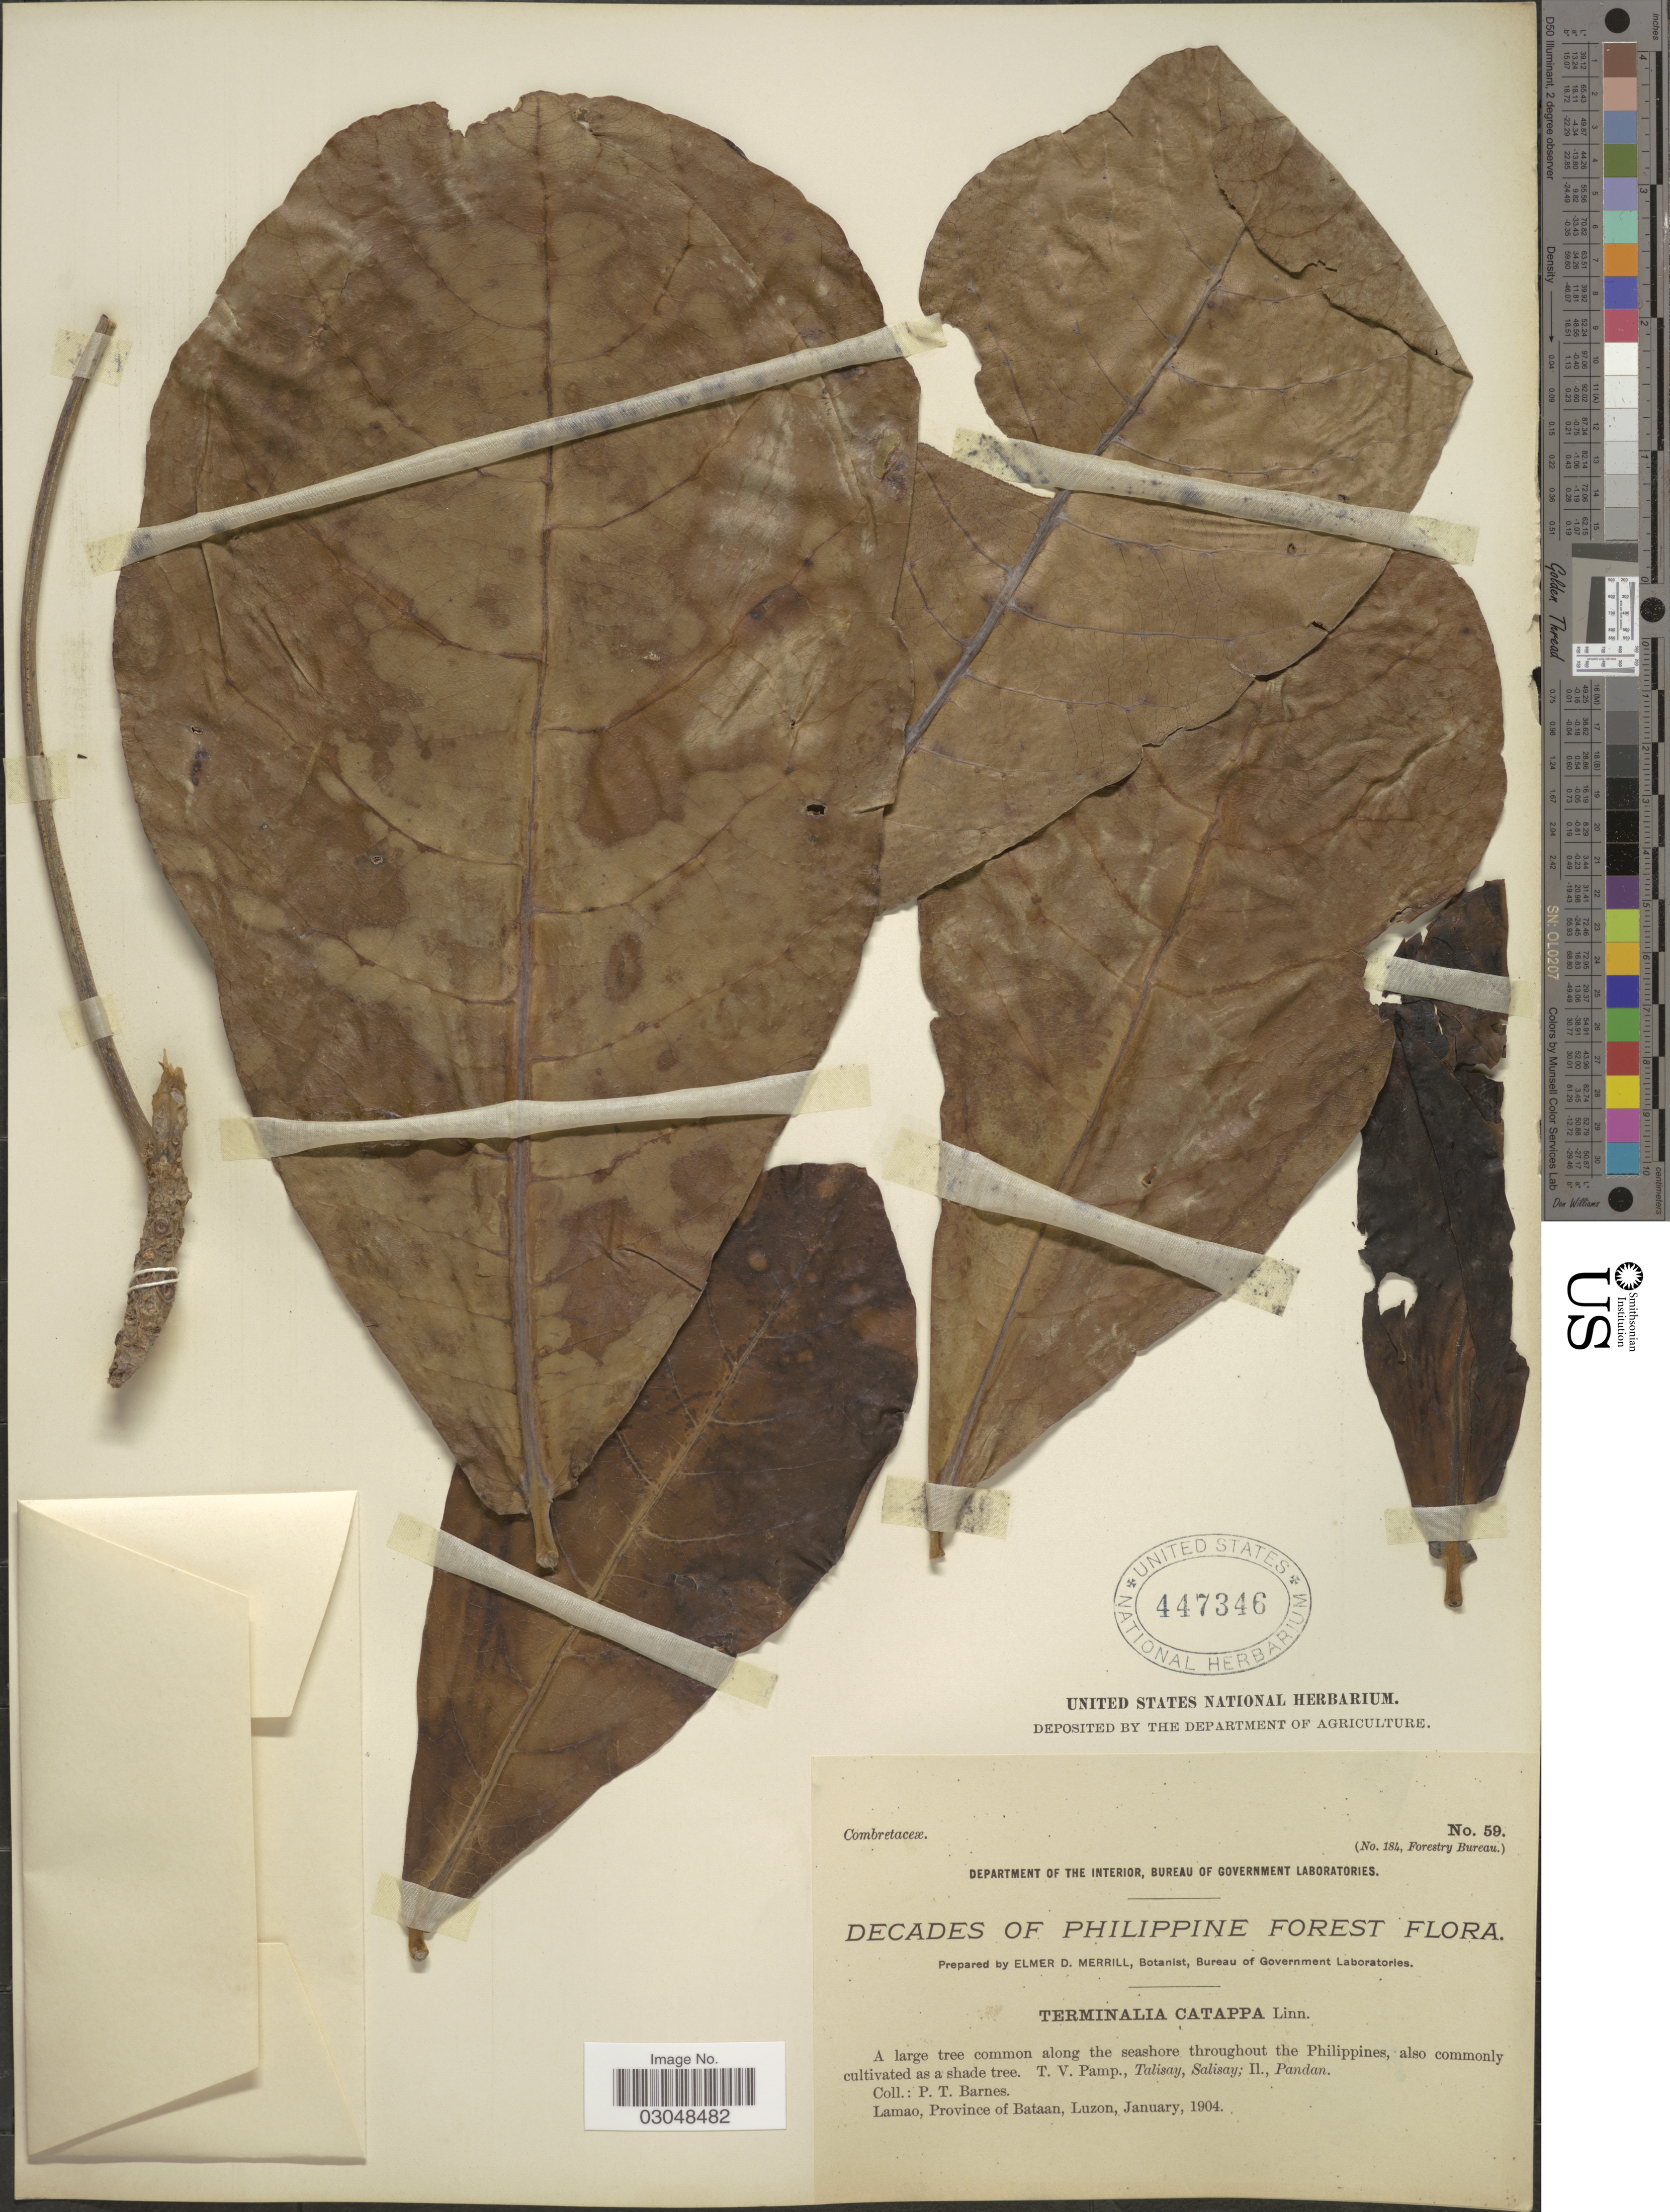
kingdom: Plantae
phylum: Tracheophyta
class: Magnoliopsida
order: Myrtales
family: Combretaceae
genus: Terminalia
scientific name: Terminalia catappa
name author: L.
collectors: P. Barnes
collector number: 59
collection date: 1904-01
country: Philippines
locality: Decades of Philippine Forest, Lamao, Province of Bataan, Luzon.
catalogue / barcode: US 447346